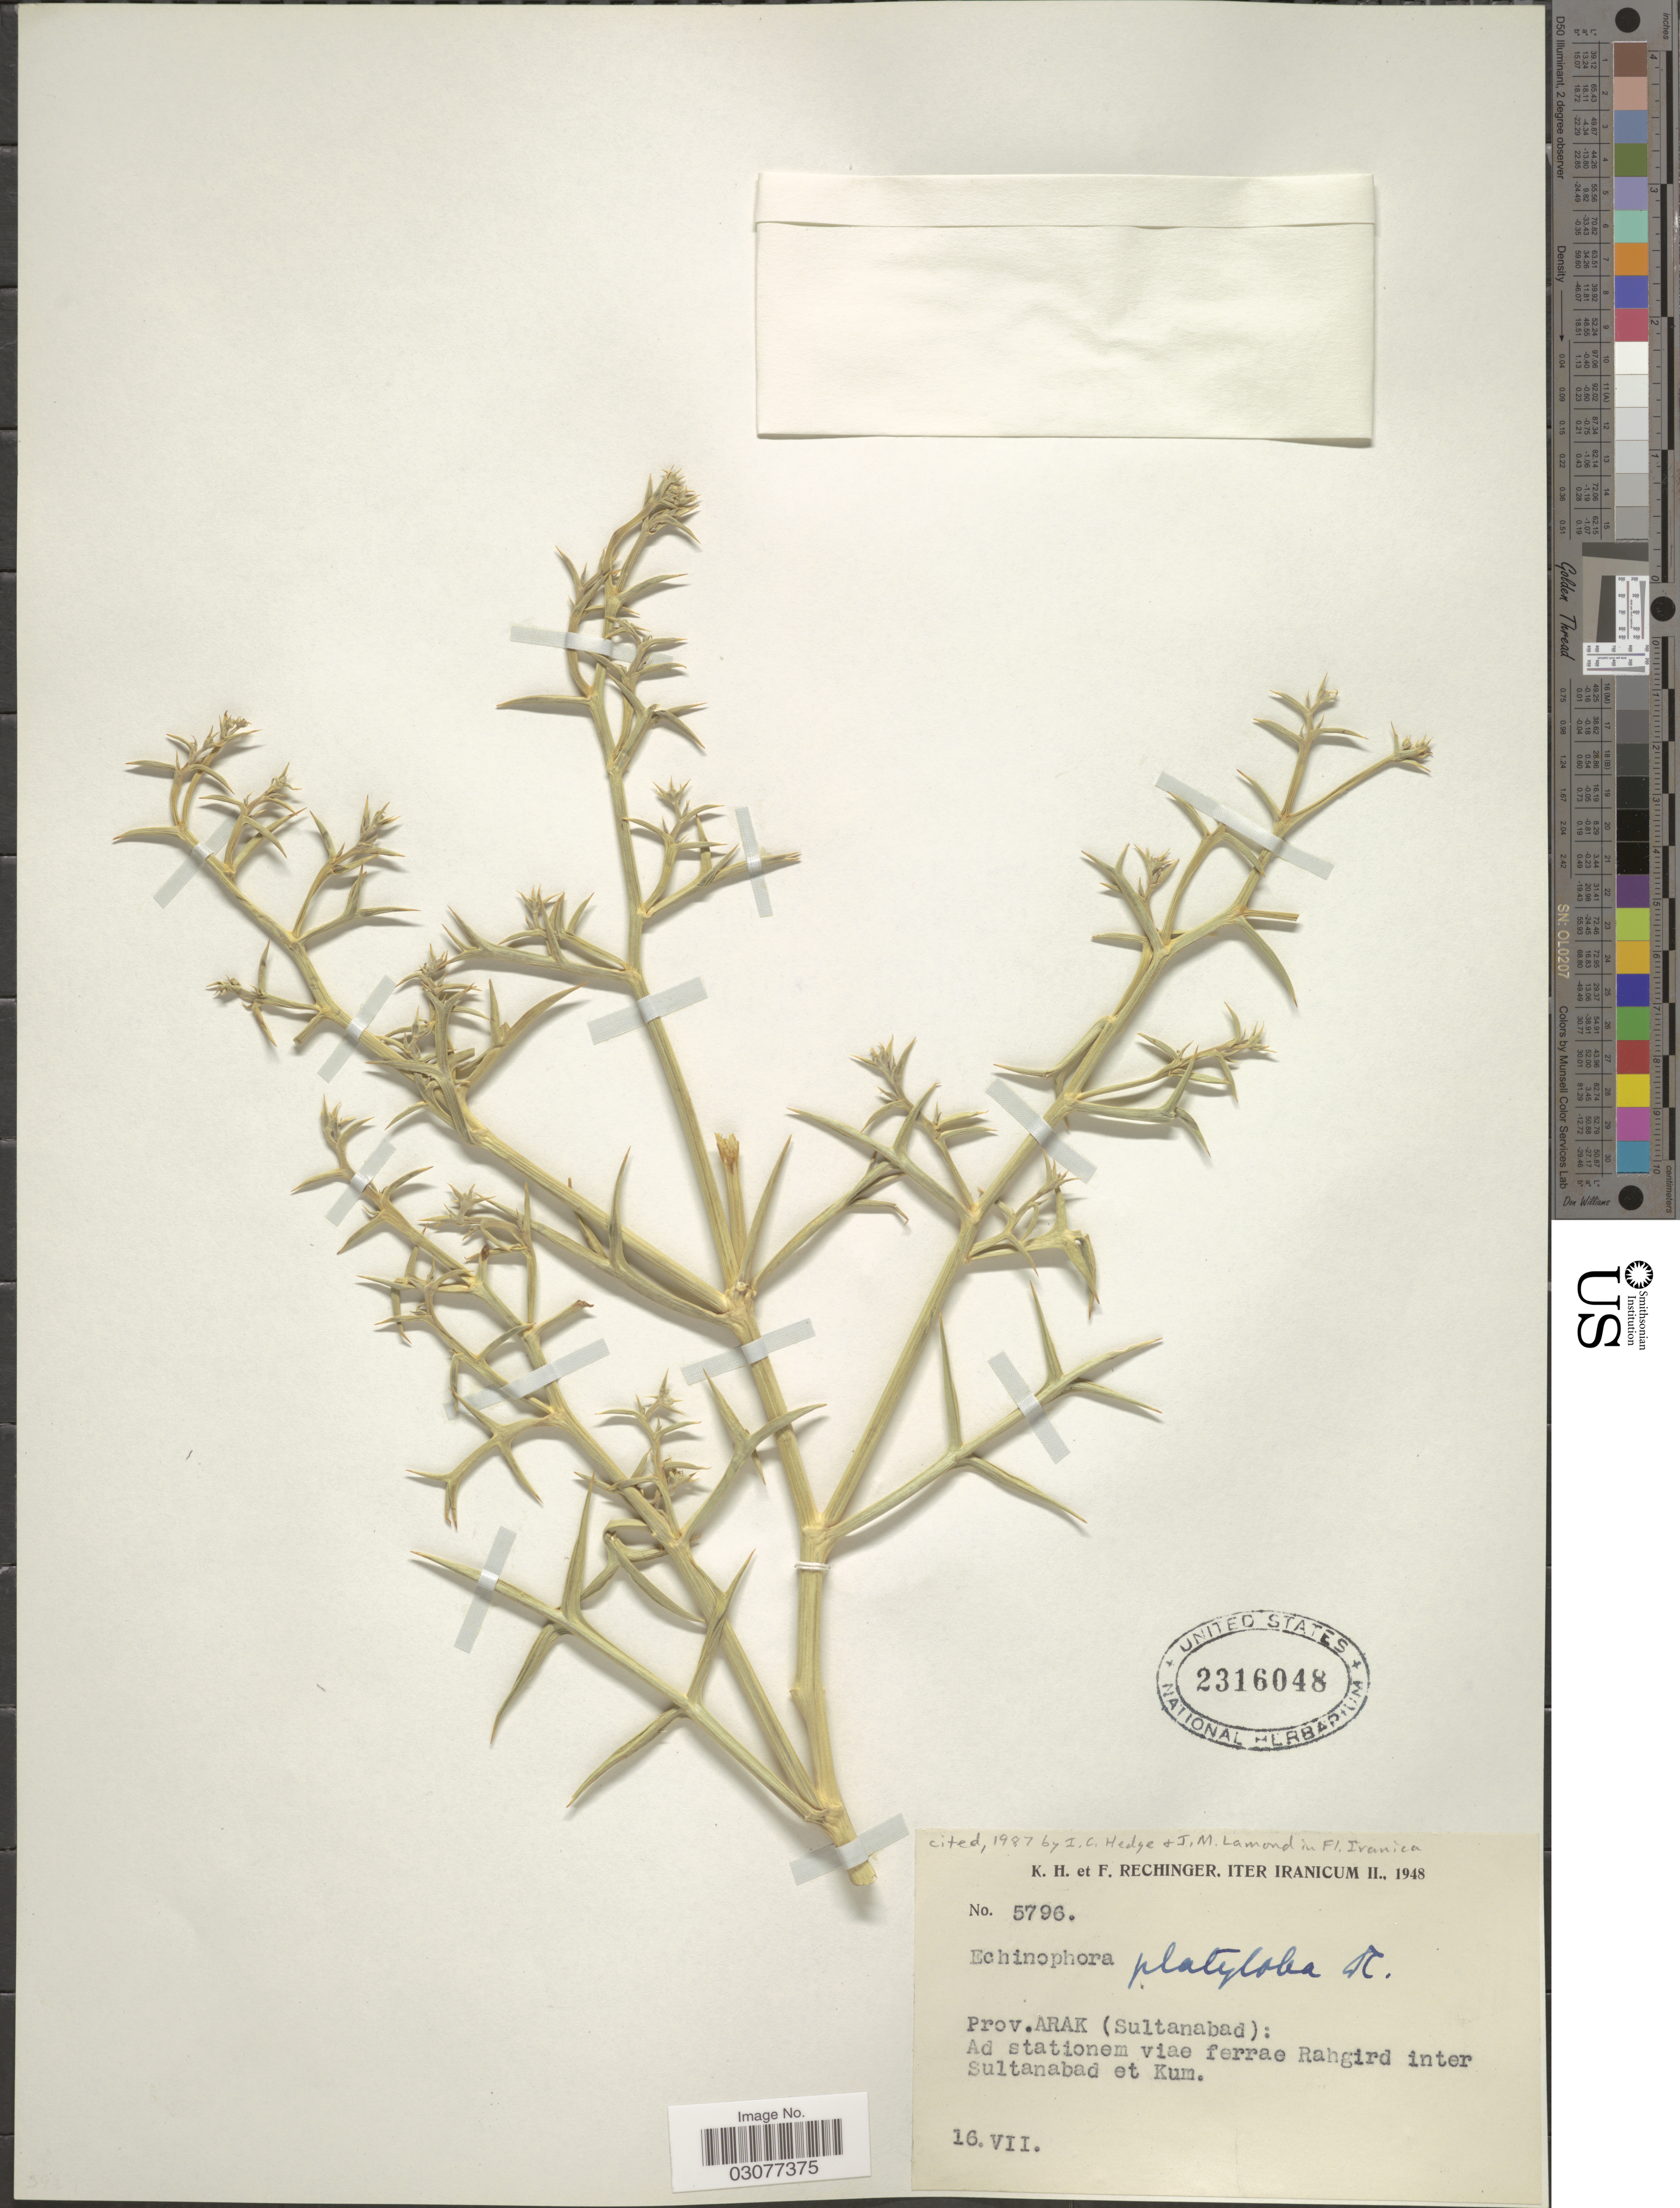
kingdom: Plantae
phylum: Tracheophyta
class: Magnoliopsida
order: Apiales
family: Apiaceae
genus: Echinophora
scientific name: Echinophora platyloba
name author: DC.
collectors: K. H. Rechinger & F. Rechinger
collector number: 5796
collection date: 1948-07-16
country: Iran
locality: Prov. Arak (Sultanabad): Ad stationem viae ferrae Rahgird inter Sultanabad et Kum.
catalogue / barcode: US 2316048